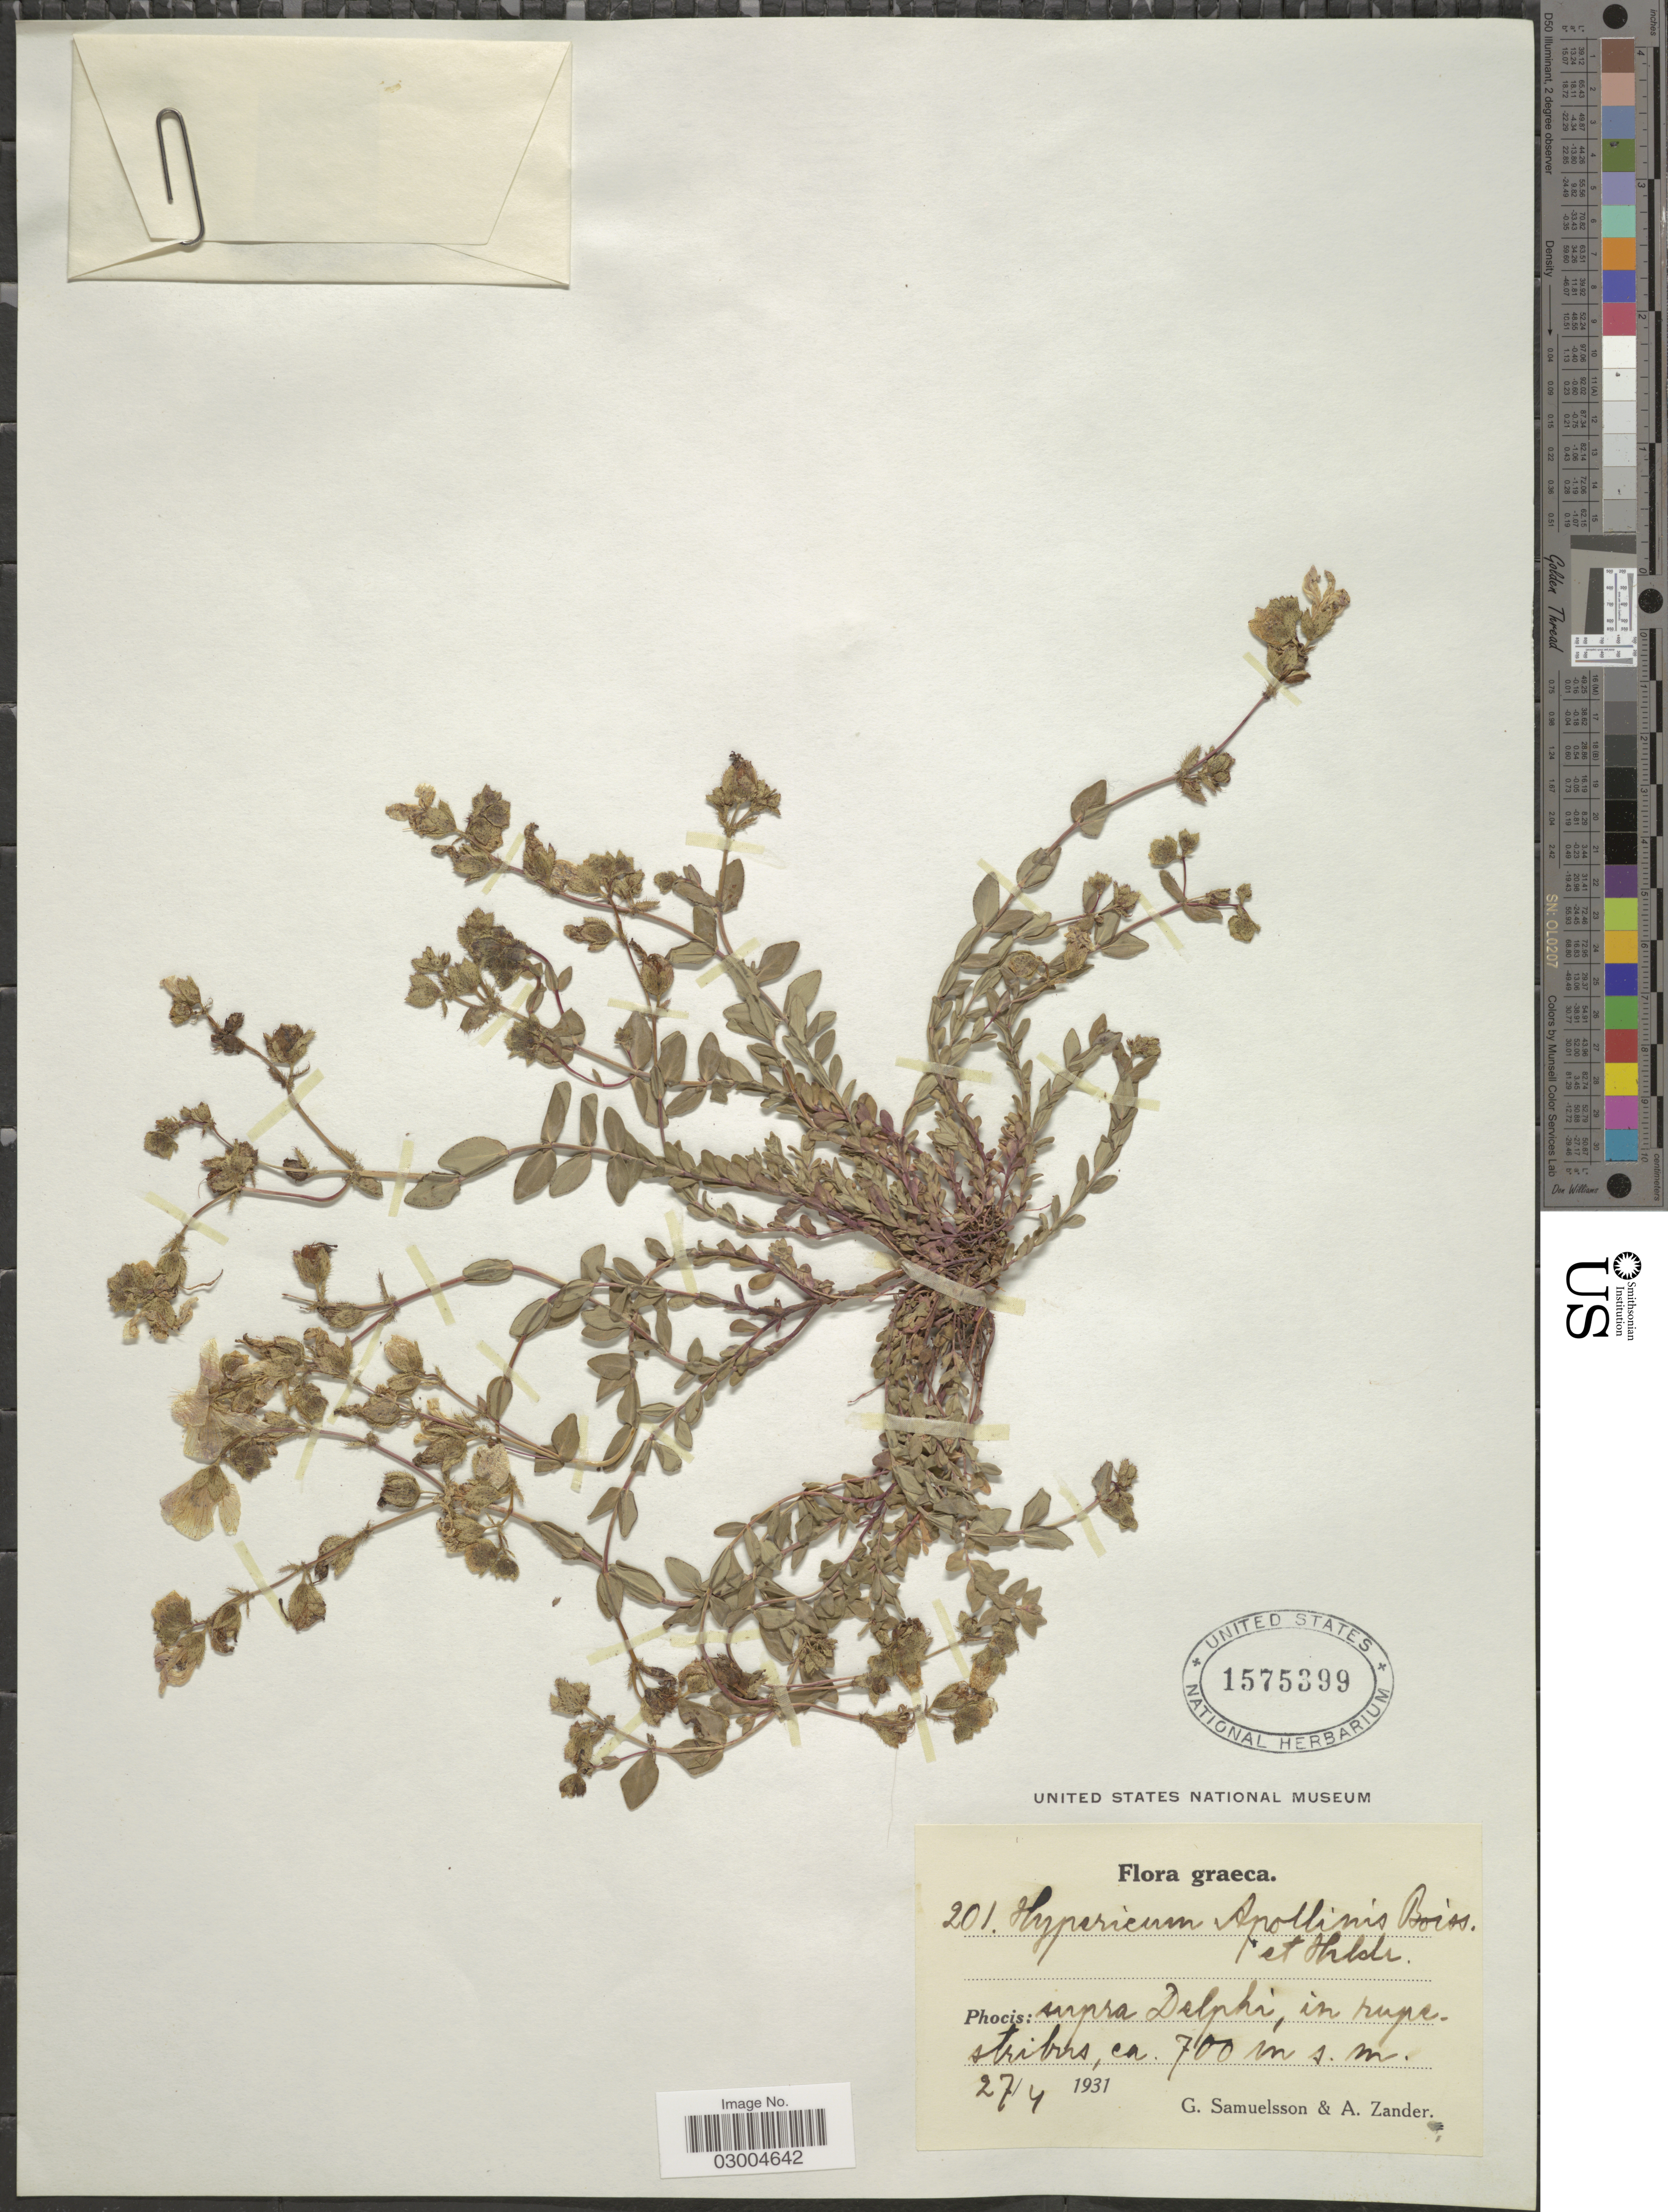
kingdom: Plantae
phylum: Tracheophyta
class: Magnoliopsida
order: Malpighiales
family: Hypericaceae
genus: Hypericum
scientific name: Hypericum apollinis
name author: Boiss. & Heldr.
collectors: G. Samuelsson & A. Zander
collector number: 201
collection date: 1931-04-27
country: Greece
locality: Graeca. Phocis: supra Delphi.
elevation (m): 700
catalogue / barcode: US 1575399